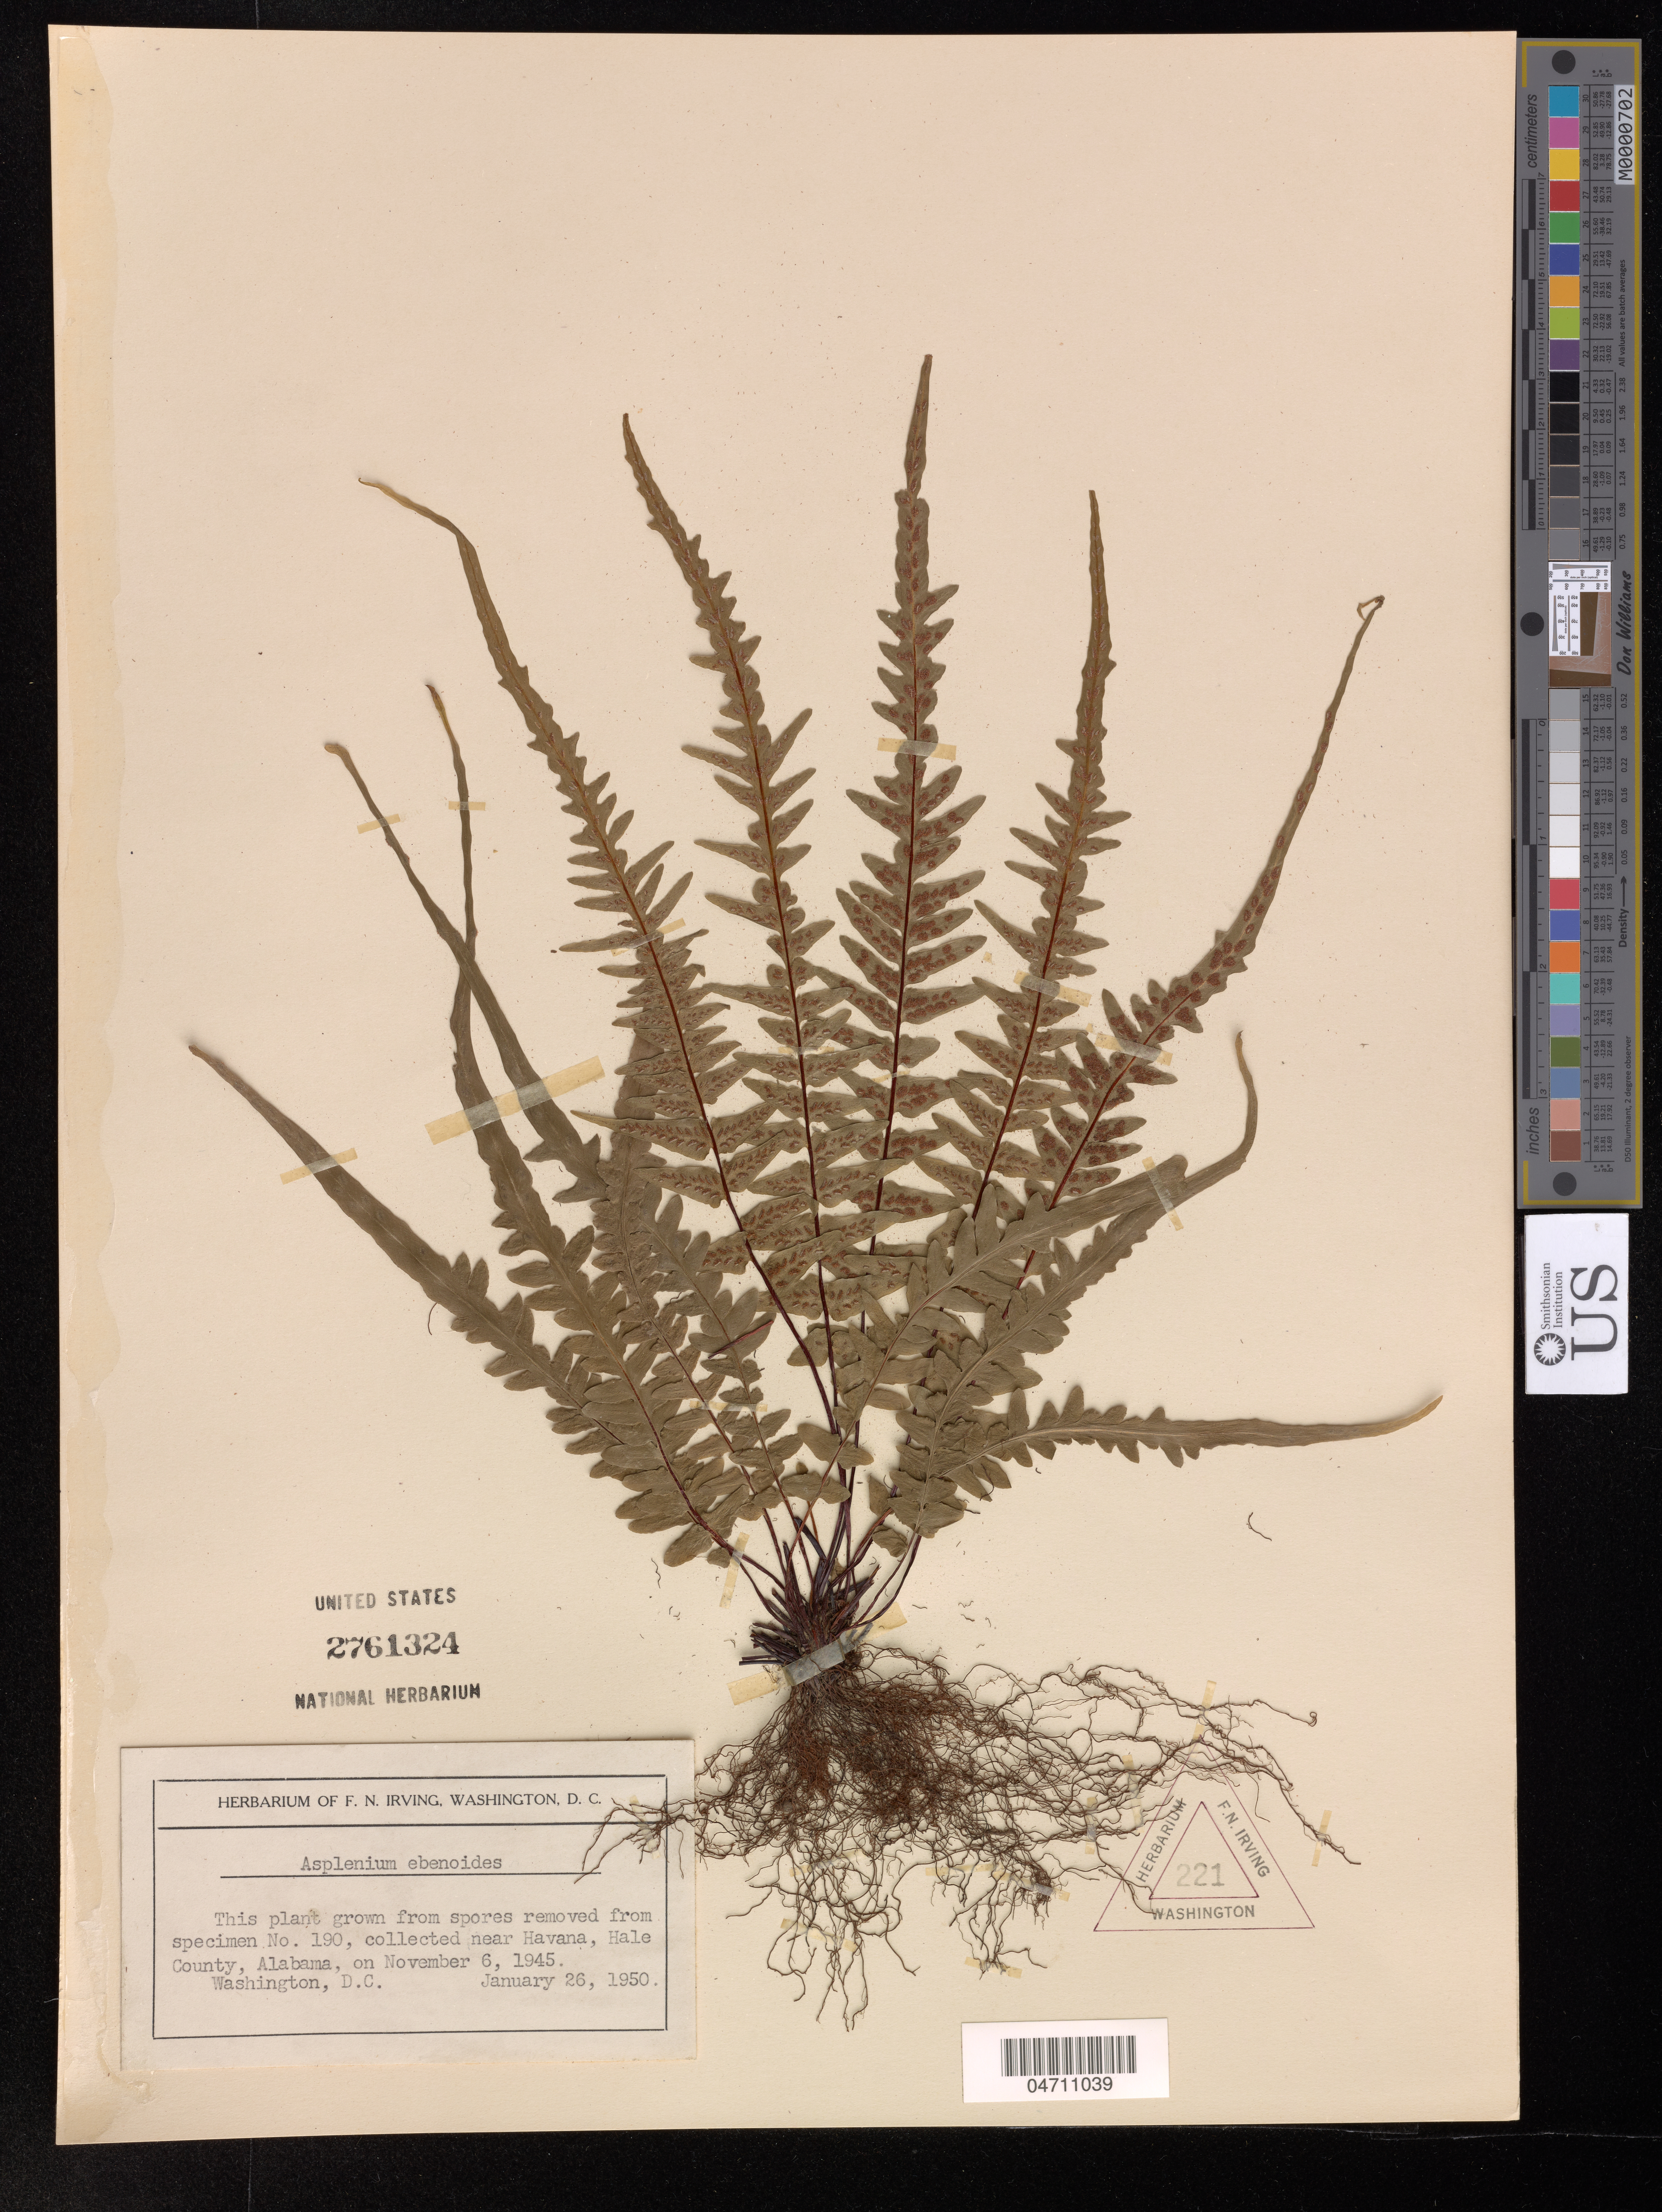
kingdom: Plantae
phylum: Tracheophyta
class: Polypodiopsida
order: Polypodiales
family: Aspleniaceae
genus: Asplenium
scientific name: Asplenium x ebenoides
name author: R.R. Scott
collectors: ex herb. F.N. Irving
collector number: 221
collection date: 1945-11-06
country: United States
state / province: Alabama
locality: Near Havana, Hale County, Alabama.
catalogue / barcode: US 2761324